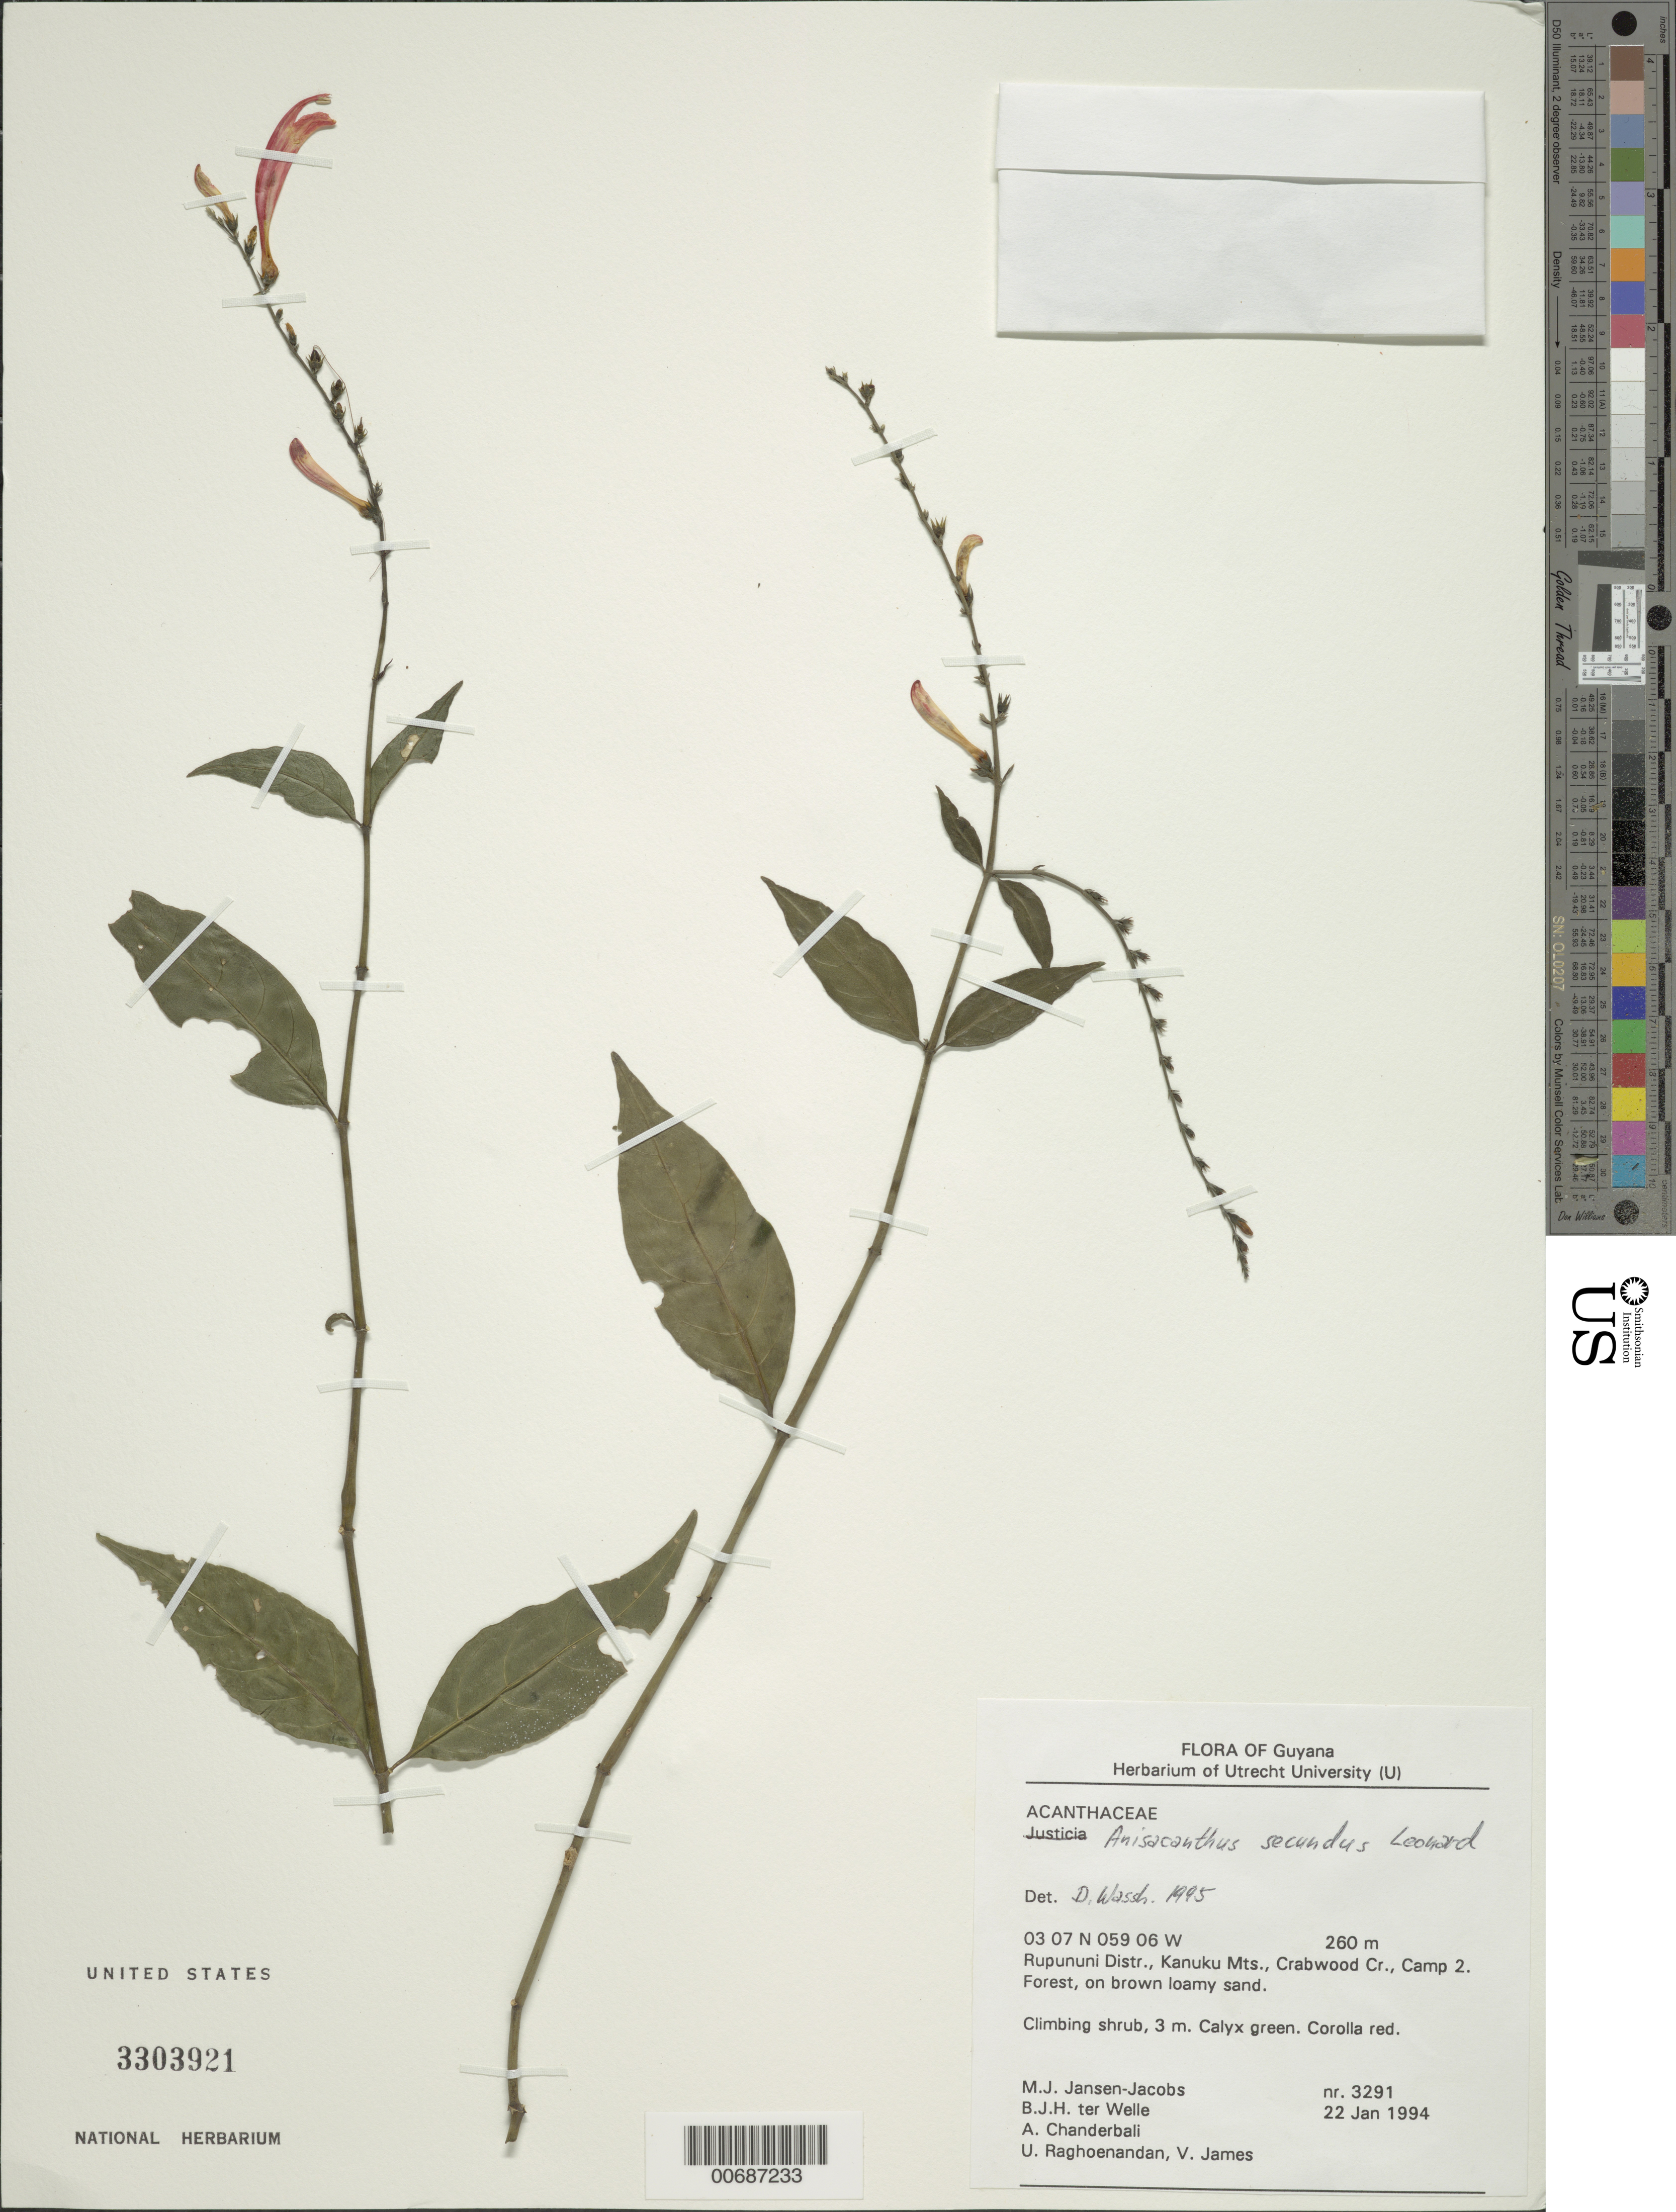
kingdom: Plantae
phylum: Tracheophyta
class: Magnoliopsida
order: Lamiales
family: Acanthaceae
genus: Anisacanthus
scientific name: Anisacanthus secundus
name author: Leonard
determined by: Wasshausen, Dieter C., (BOT), Smithsonian Institution - National Museum of Natural History (UNITED STATES)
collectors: M. J. Jansen-Jacobs, B. Welle, A. S. Chanderbali, U. Raghoenandan & V. James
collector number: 3291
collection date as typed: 22-Jan-94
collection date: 1994-01-22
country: Guyana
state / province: U. Takutu-U. Essequibo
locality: Crabwood Cr., Camp 2, Kanuku Mts., Rupununi District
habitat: Forest, on brown loamy sand.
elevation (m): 260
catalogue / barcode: US 3303921